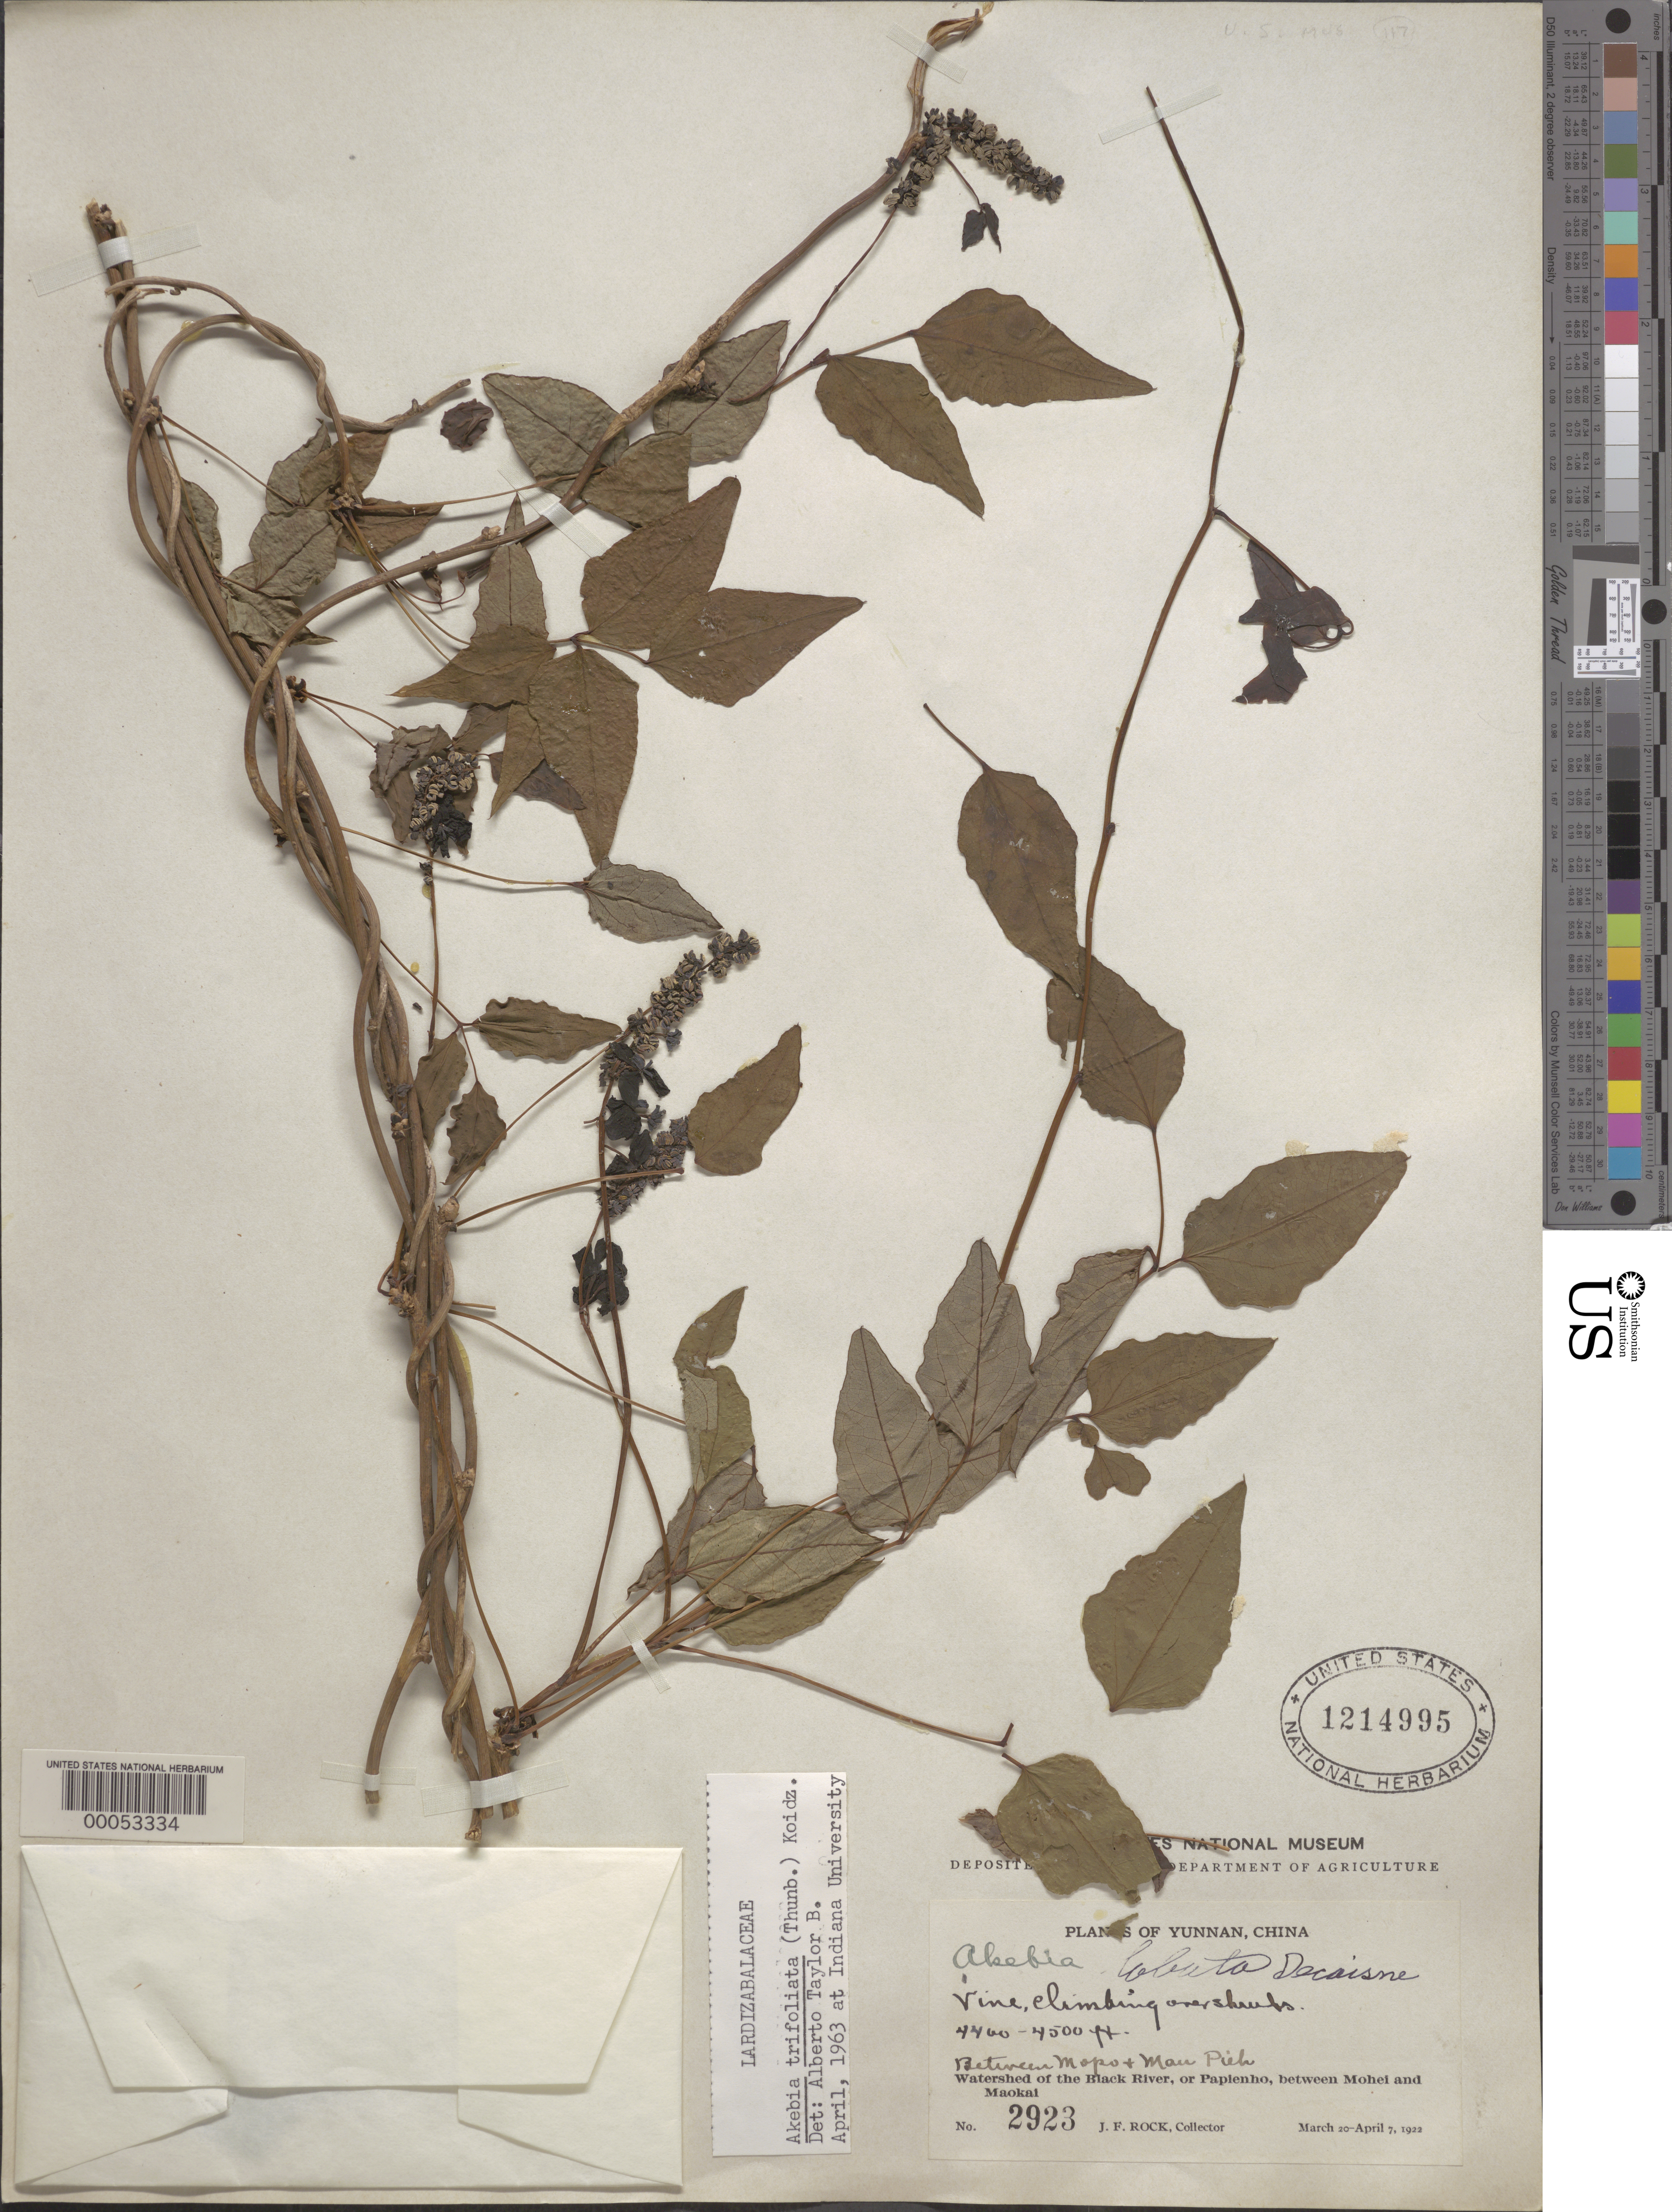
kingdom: Plantae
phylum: Tracheophyta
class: Magnoliopsida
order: Ranunculales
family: Lardizabalaceae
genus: Akebia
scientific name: Akebia trifoliata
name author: (Thunb.) Koidz.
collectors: J. F. Rock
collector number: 2923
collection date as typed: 20 Mar 1922 to 07 Apr 1922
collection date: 1922-03-20/1922-04-07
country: China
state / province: Yunnan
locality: Between mopo and mao pieh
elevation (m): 1341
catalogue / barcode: US 1214995